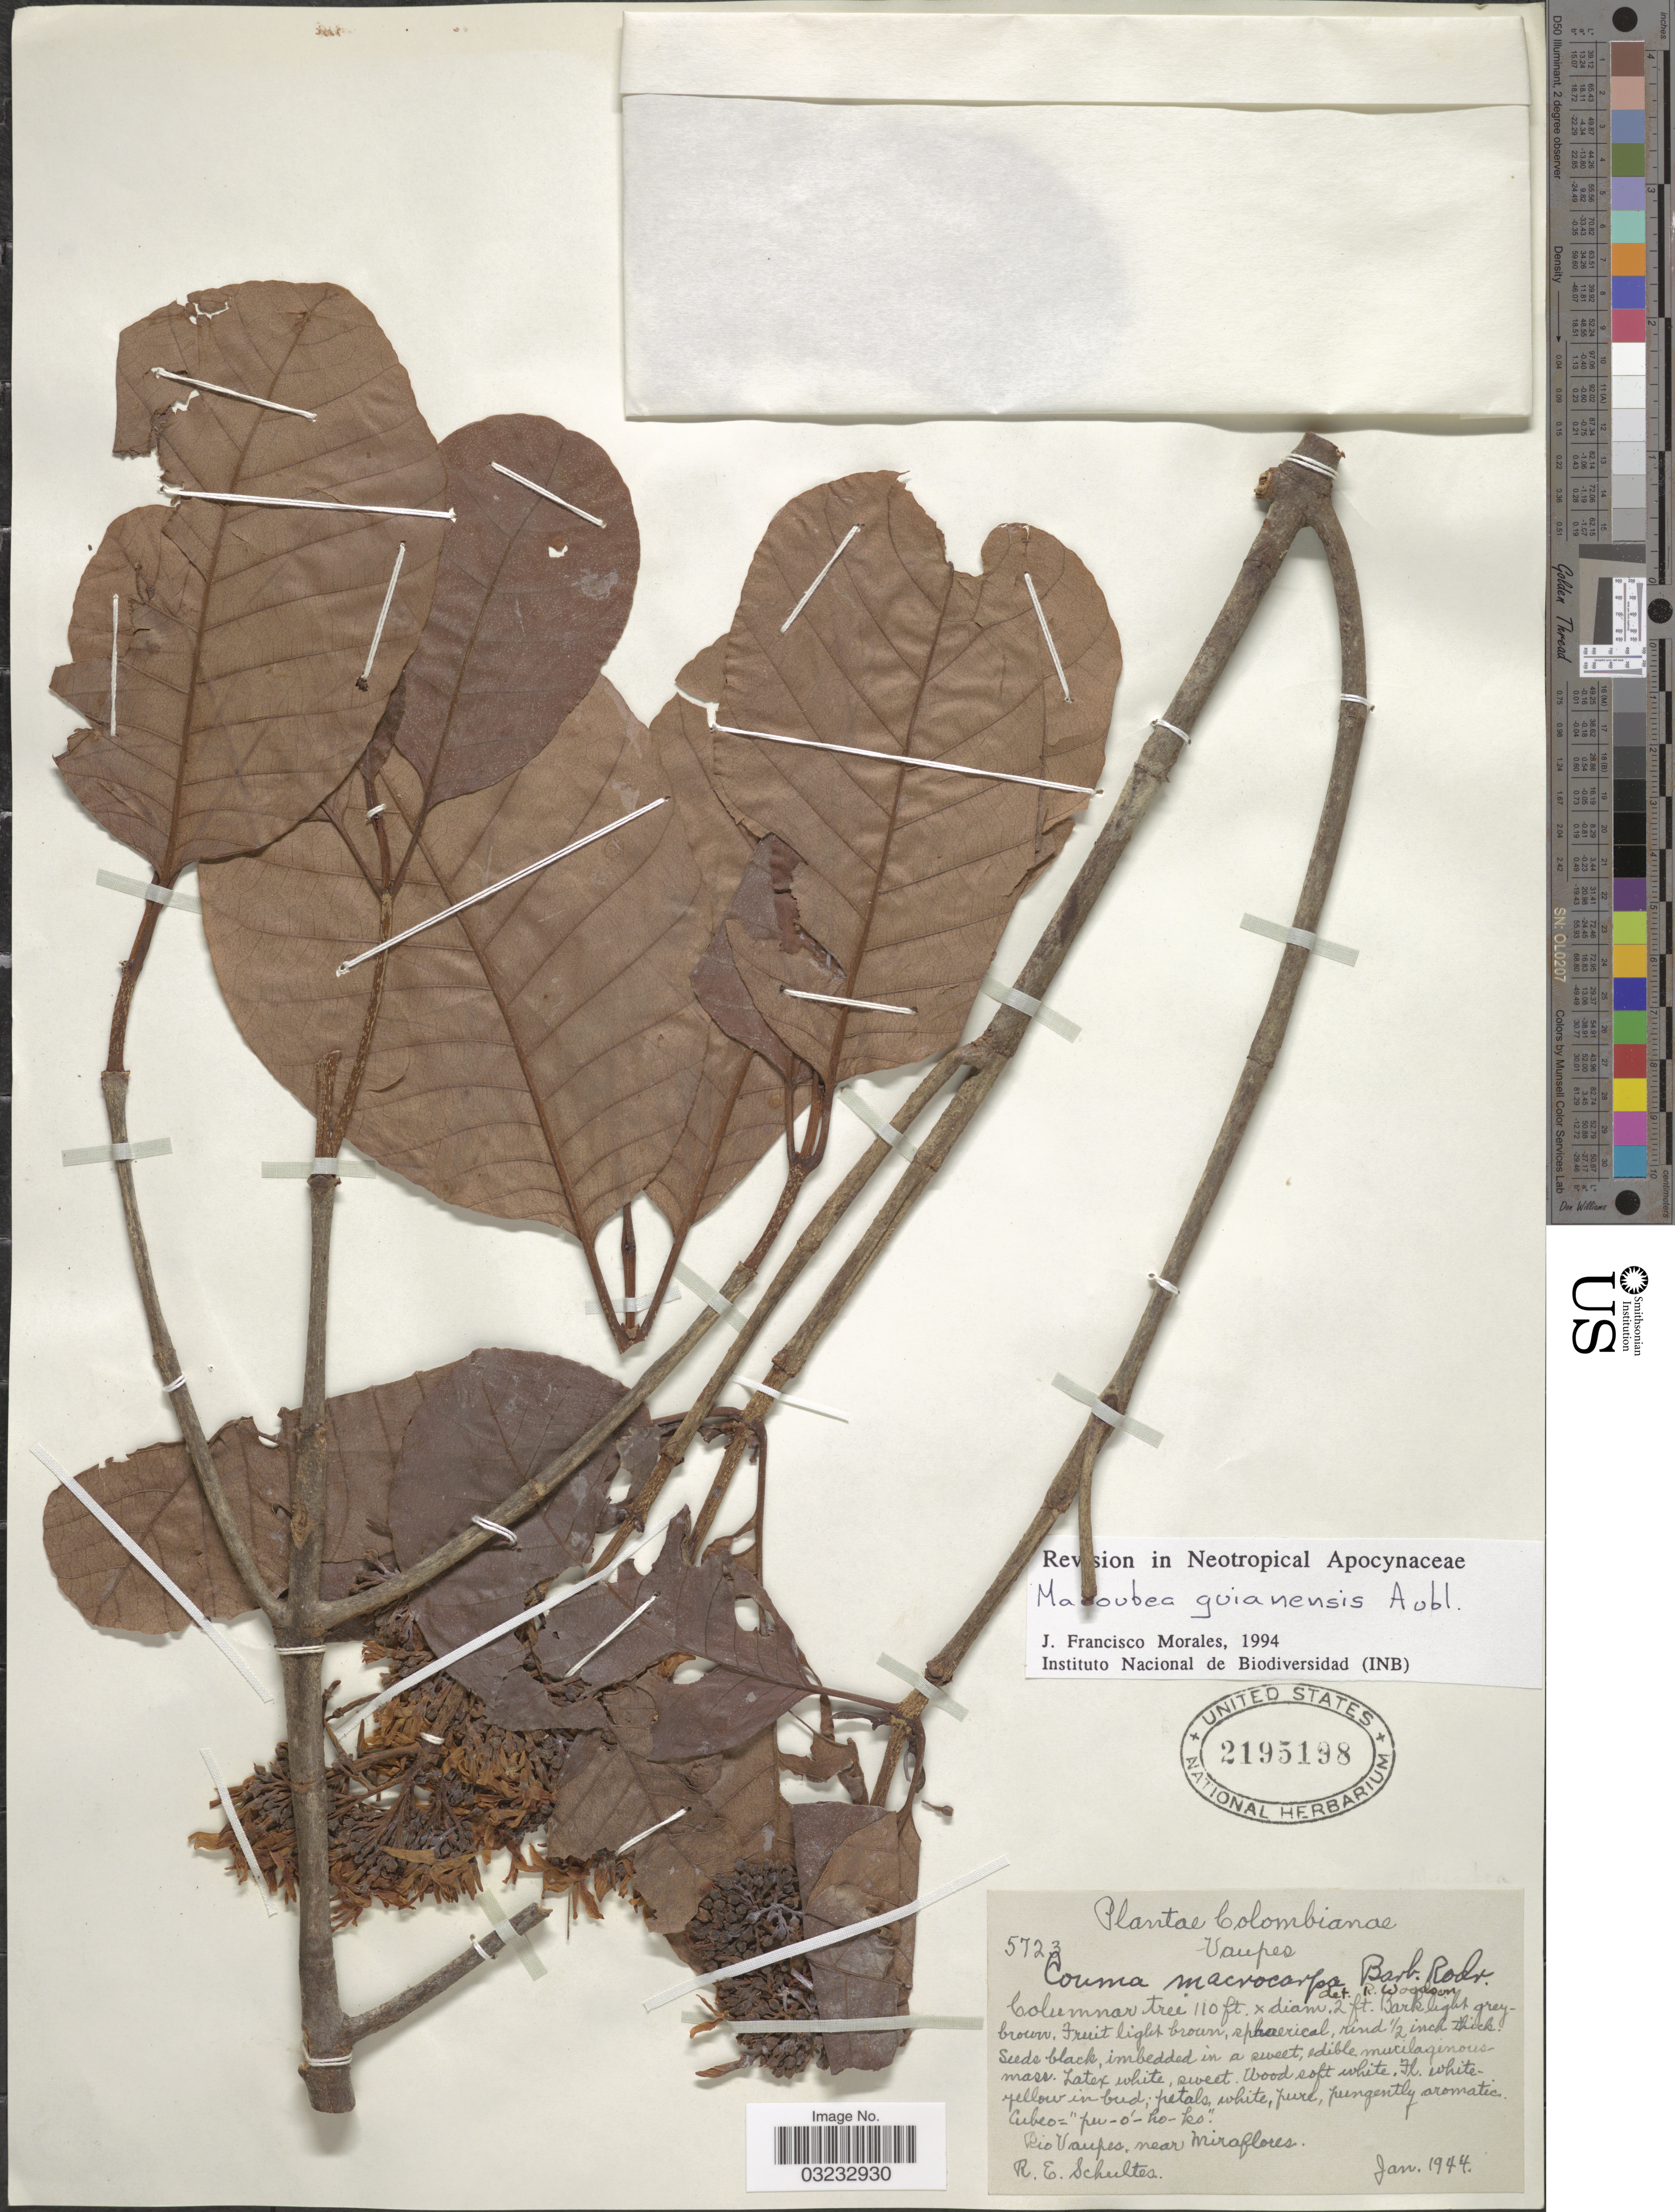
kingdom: Plantae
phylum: Tracheophyta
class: Magnoliopsida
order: Gentianales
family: Apocynaceae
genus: Macoubea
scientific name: Macoubea guianensis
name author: Aubl.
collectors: R. E. Schultes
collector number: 5723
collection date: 1944-01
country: Colombia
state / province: Vaupés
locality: Rio Vaupes, near Miraflores.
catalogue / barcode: US 2195198